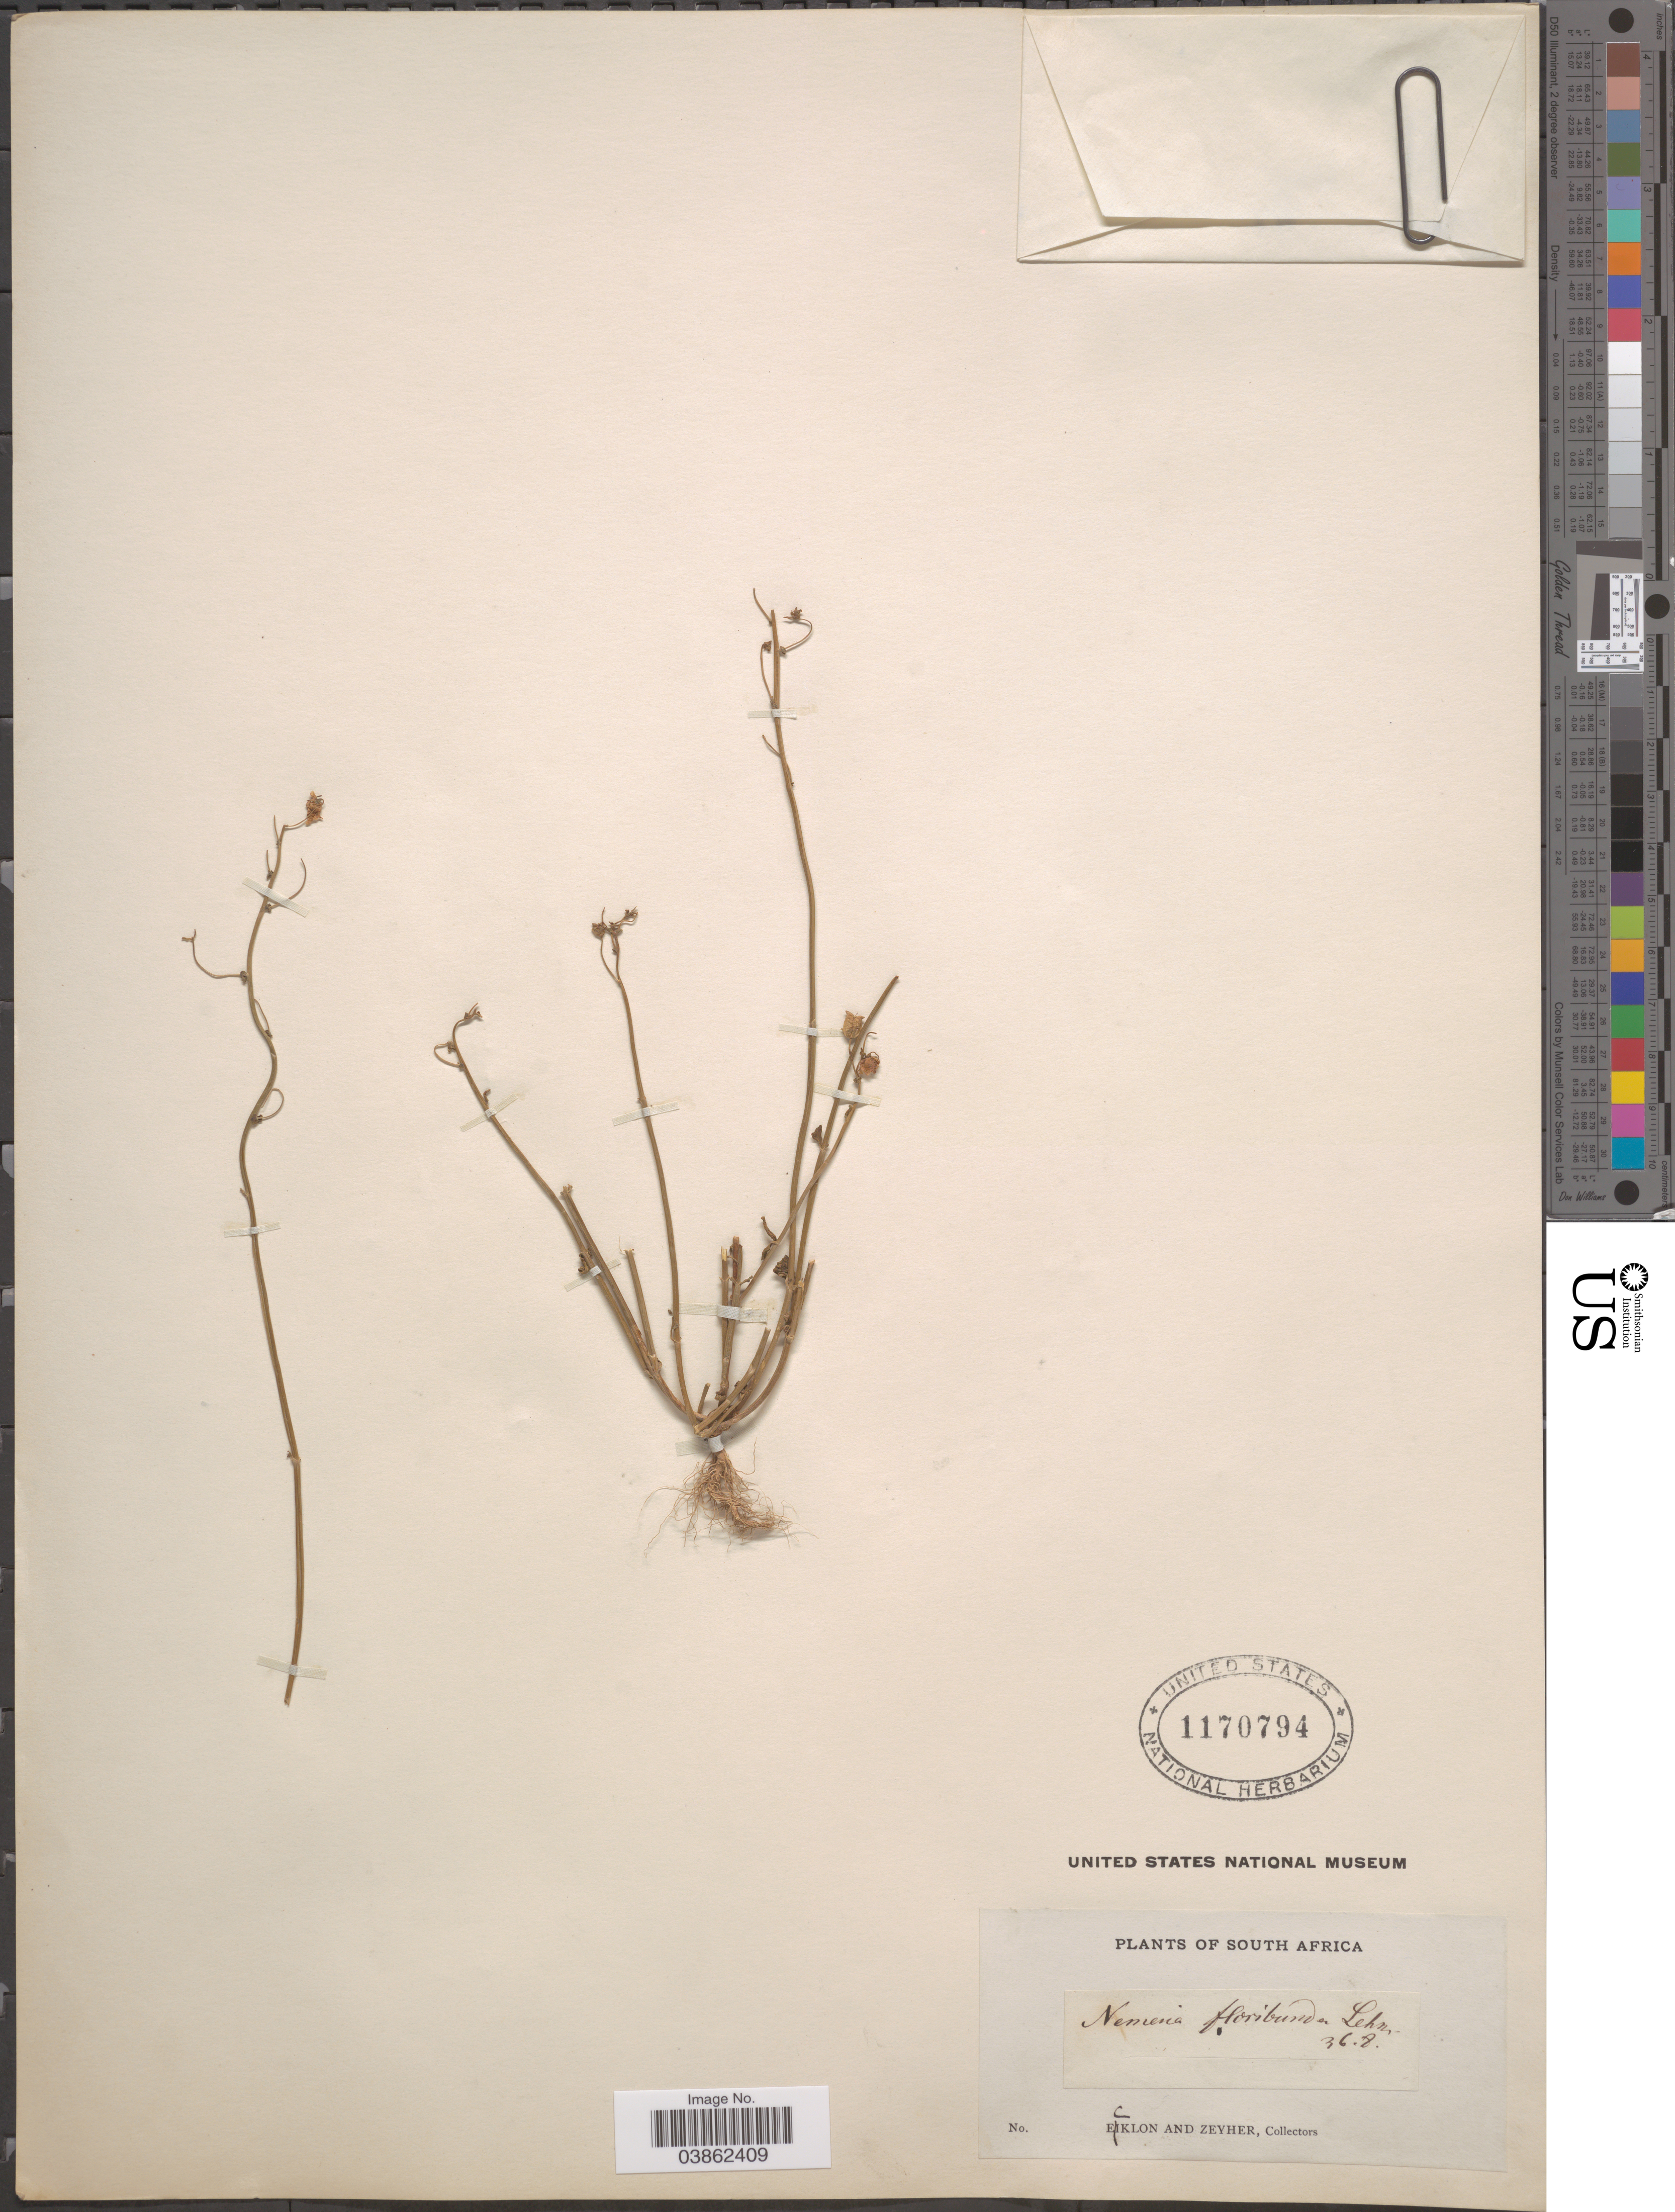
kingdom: Plantae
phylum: Tracheophyta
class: Magnoliopsida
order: Lamiales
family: Scrophulariaceae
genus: Nemesia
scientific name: Nemesia floribunda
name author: Lehm.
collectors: -. Ecklon & -. Zeyher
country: South Africa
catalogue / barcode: US 1170794